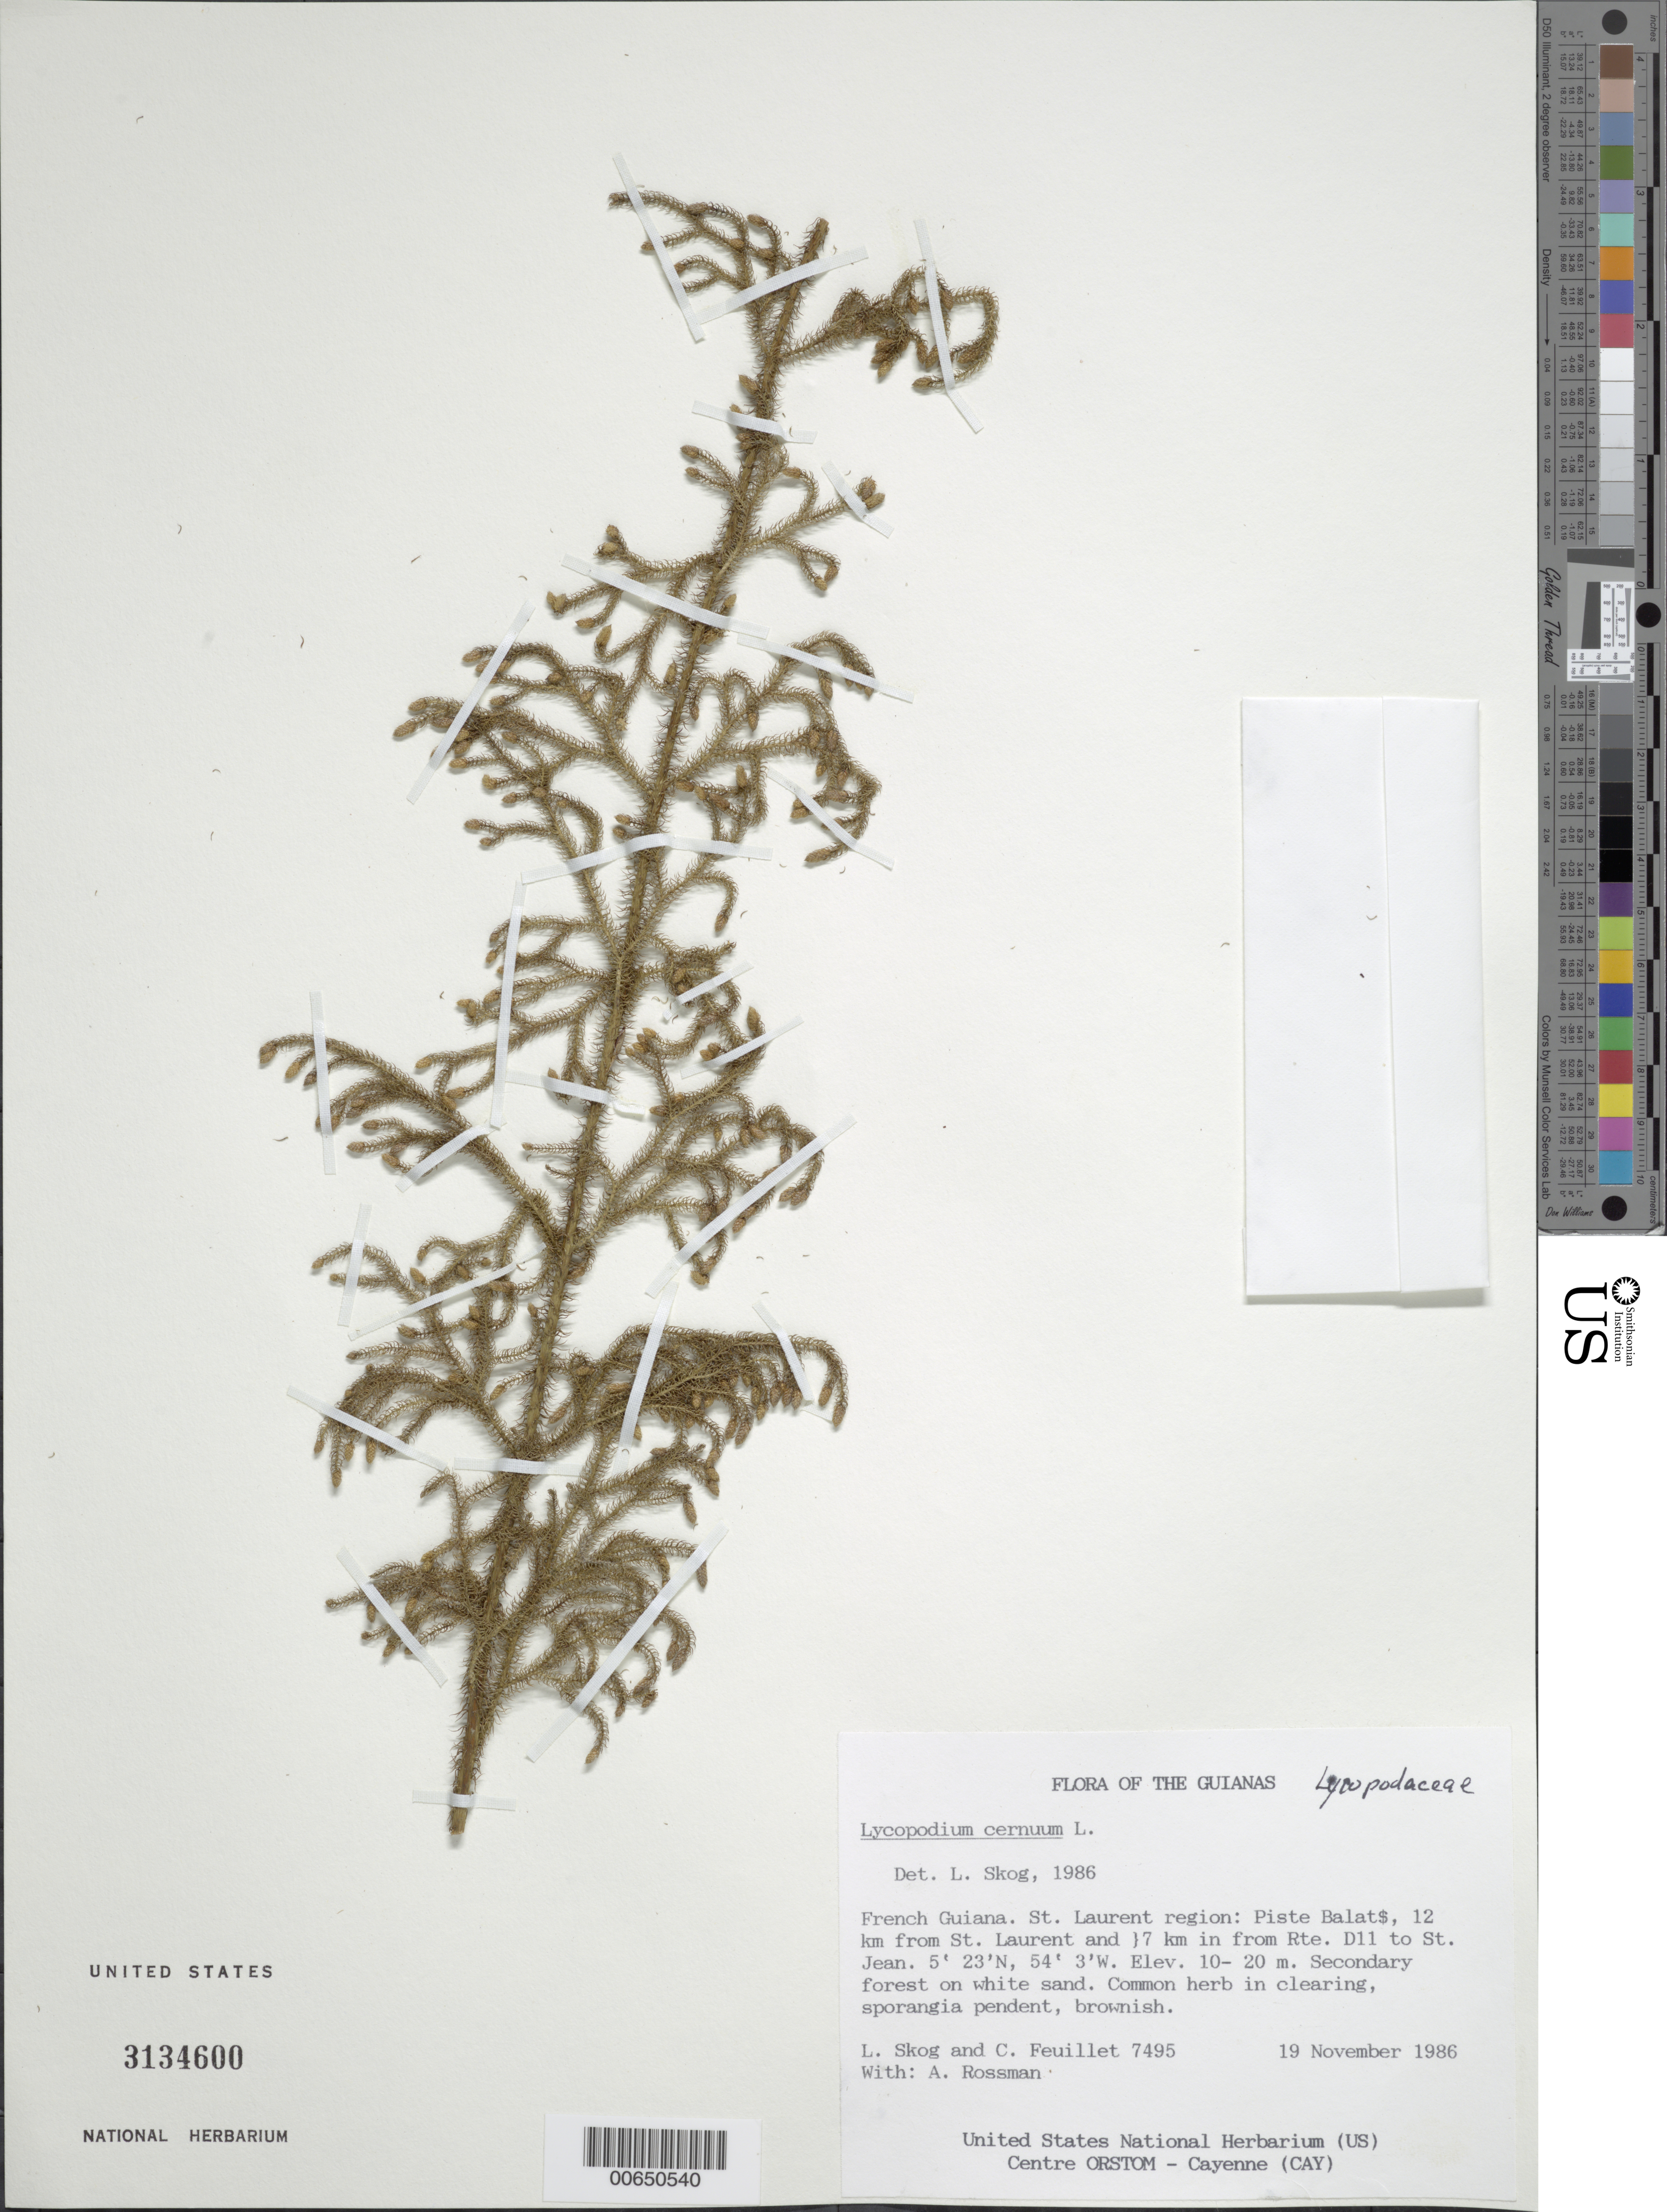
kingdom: Plantae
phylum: Tracheophyta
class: Lycopodiopsida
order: Lycopodiales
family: Lycopodiaceae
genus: Palhinhaea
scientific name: Palhinhaea cernua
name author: (L.) Vasc. & Franco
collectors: L. E. Skog, C. Feuillet & A. Rossman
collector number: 7495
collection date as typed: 19 November 1986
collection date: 1986-11-19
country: French Guiana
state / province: Saint-Laurent-du-Maroni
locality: Piste Balaté, 12 km from St. Laurent and ±7 km in from Rte. D11 to St. Jean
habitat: Secondary forest on white sand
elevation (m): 10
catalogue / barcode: US 3134600